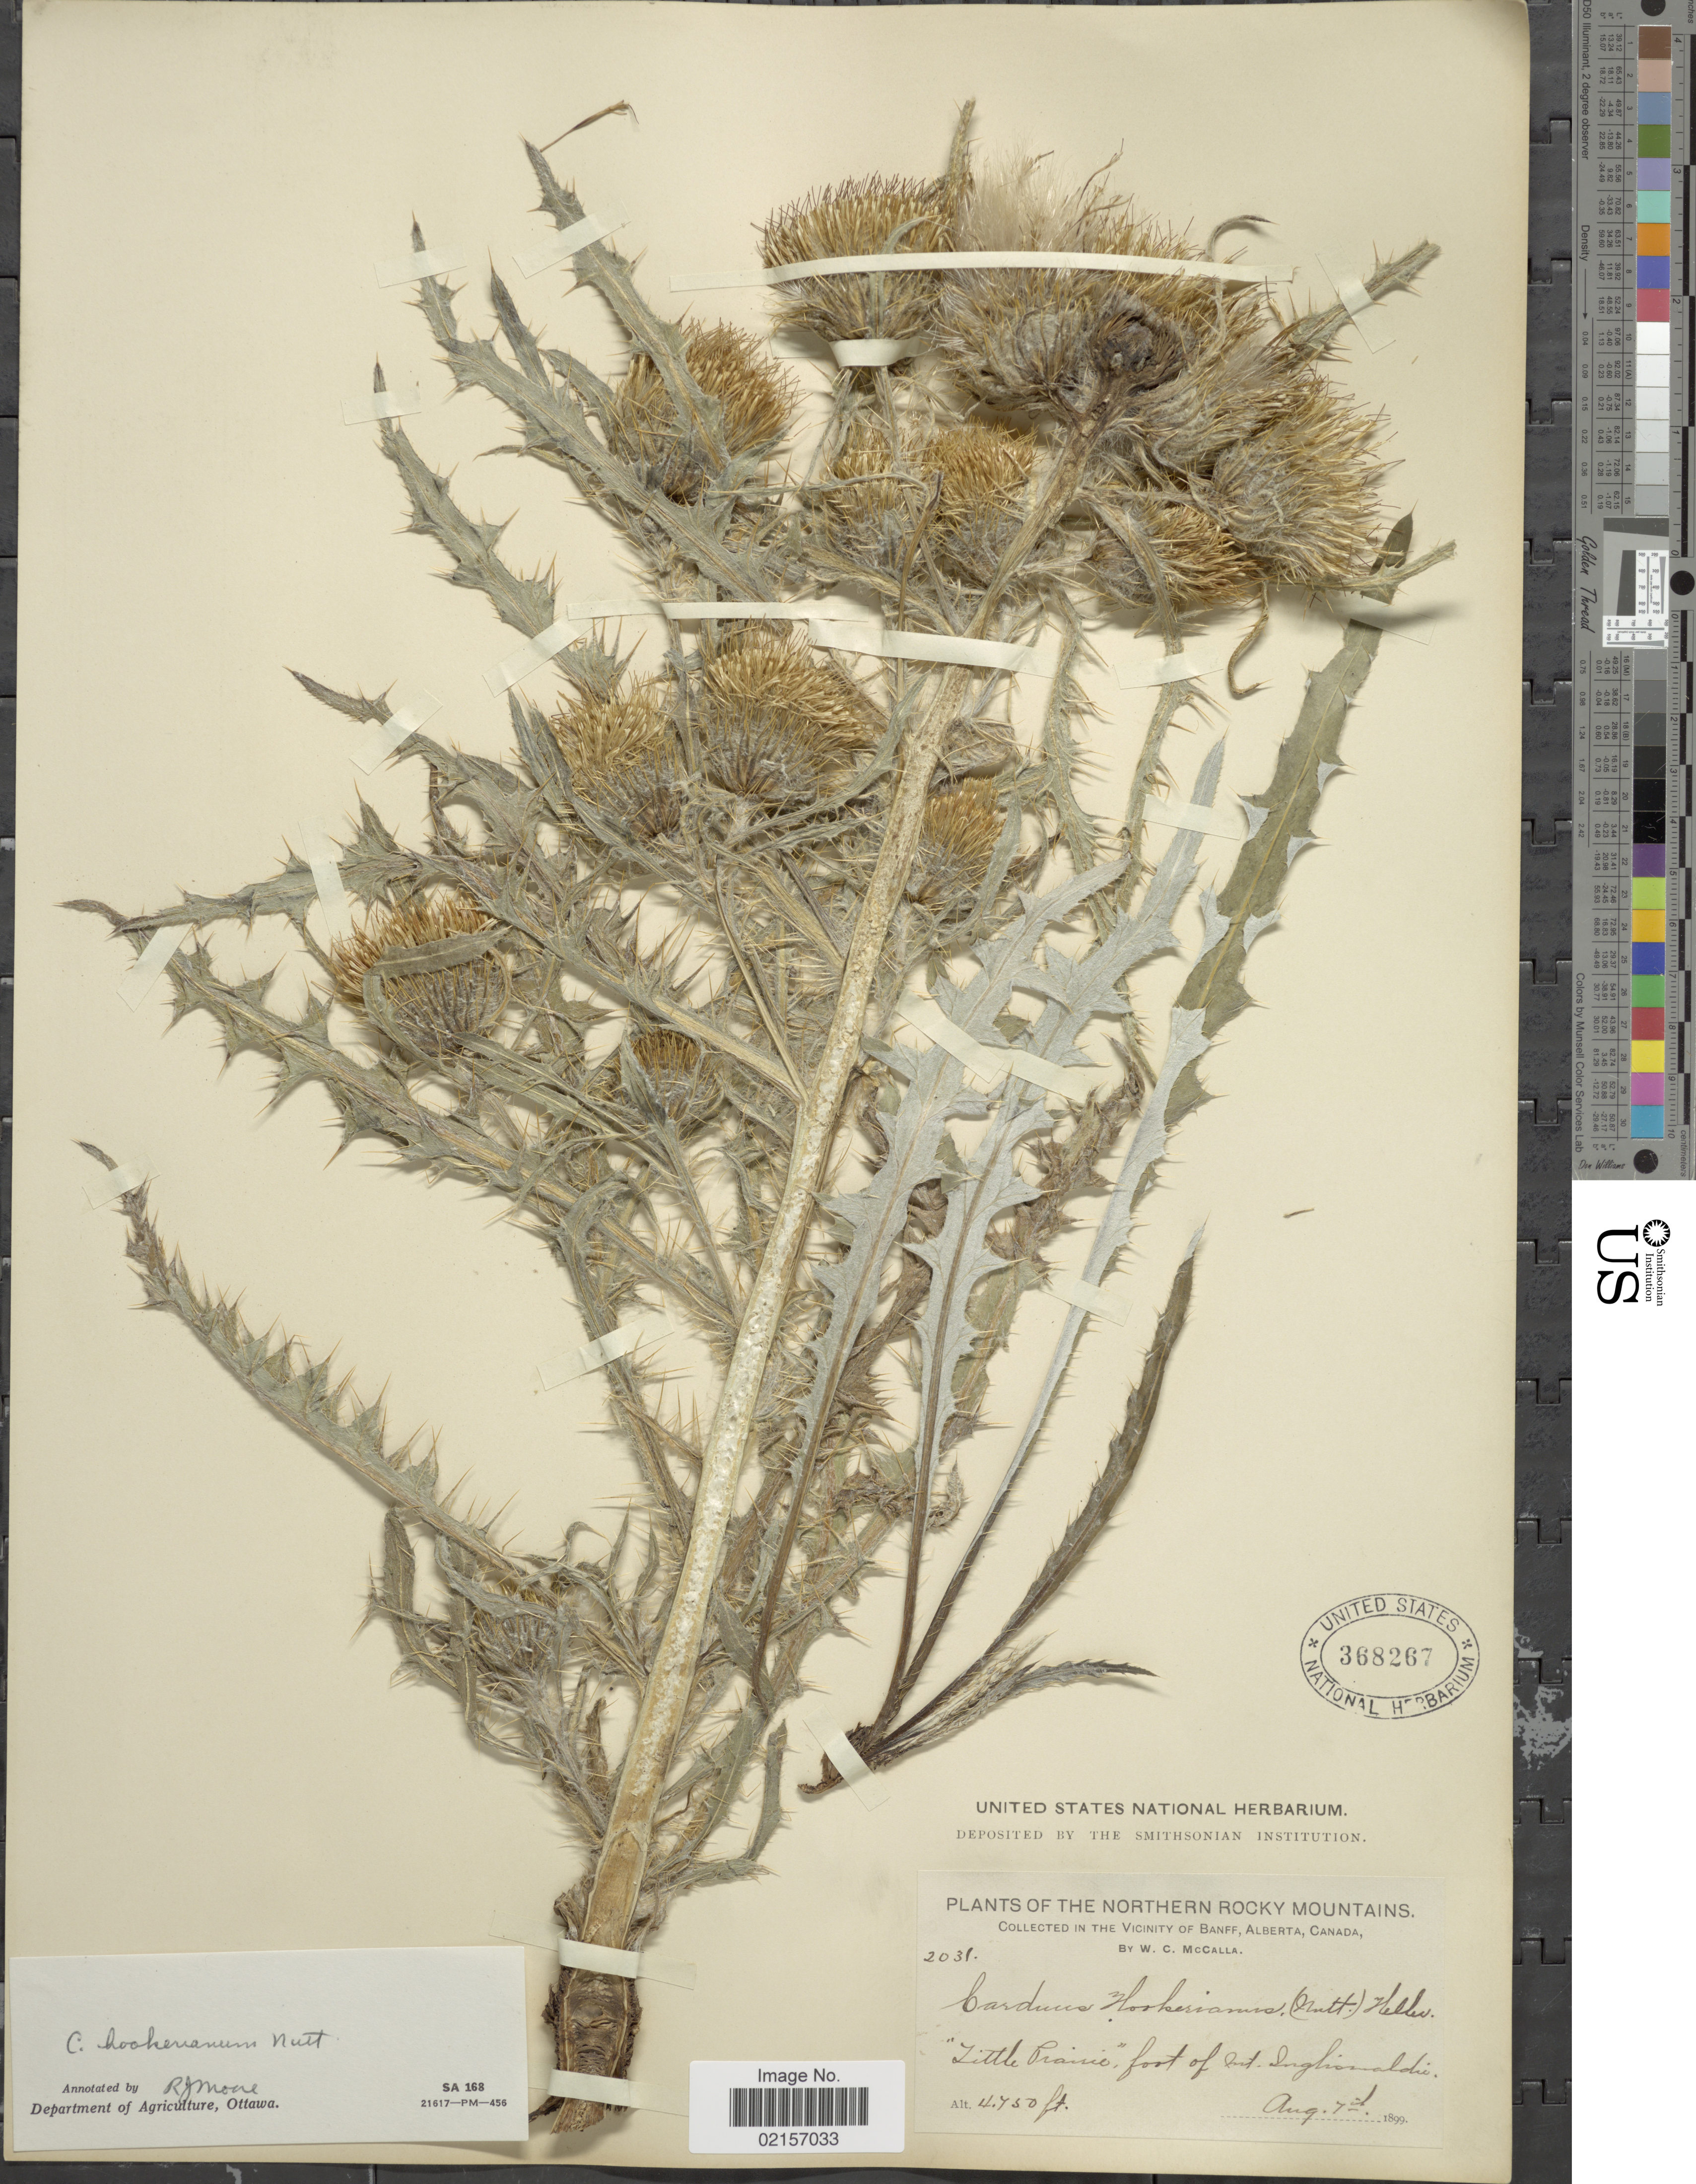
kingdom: Plantae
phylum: Tracheophyta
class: Magnoliopsida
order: Asterales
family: Asteraceae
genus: Cirsium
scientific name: Cirsium hookerianum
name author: Nutt.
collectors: W. McCalla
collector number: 2031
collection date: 1899-08-07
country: Canada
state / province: Alberta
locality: Northern Rocky Mountains, Vicinity of Banff, "Little Prairie", foot of Mt. Inglismaldie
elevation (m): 1448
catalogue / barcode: US 368267